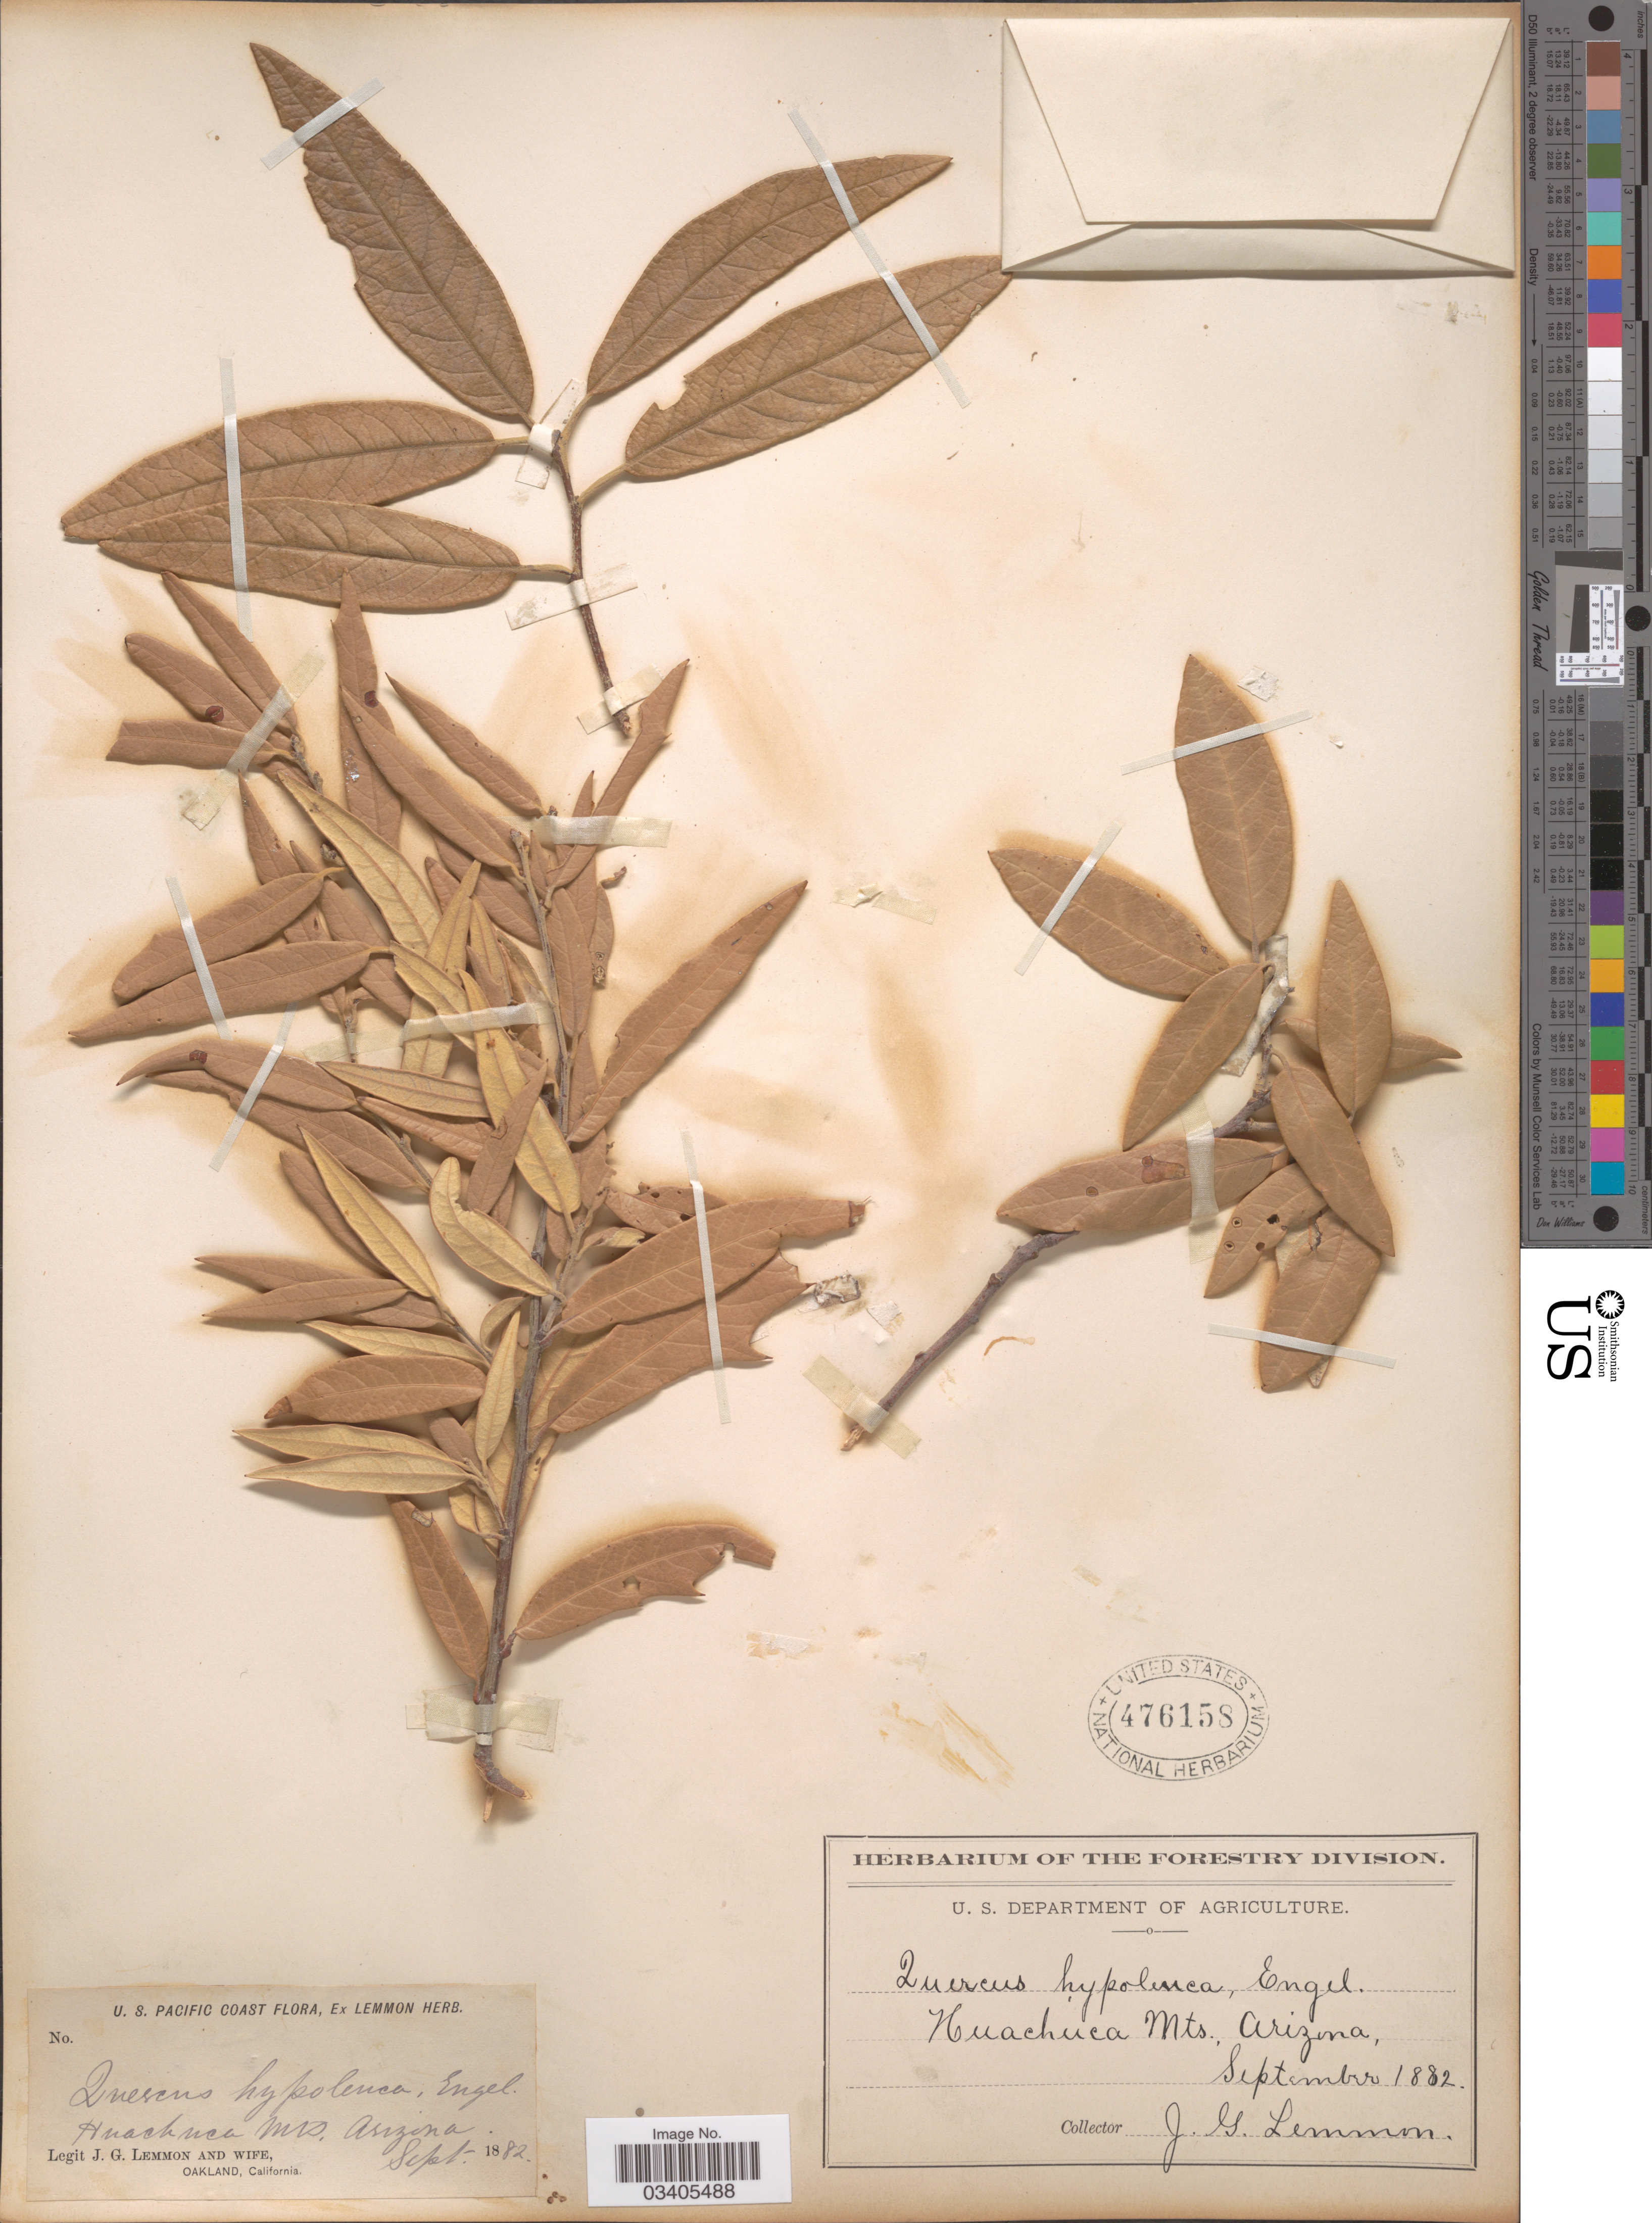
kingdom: Plantae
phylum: Tracheophyta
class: Magnoliopsida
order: Fagales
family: Fagaceae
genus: Quercus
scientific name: Quercus hypoleucoides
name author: A. Camus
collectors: J. Lemmon & Mrs. J. G. Lemmon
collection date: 1882-09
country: United States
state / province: Arizona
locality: Huachuca Mts.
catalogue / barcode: US 476158